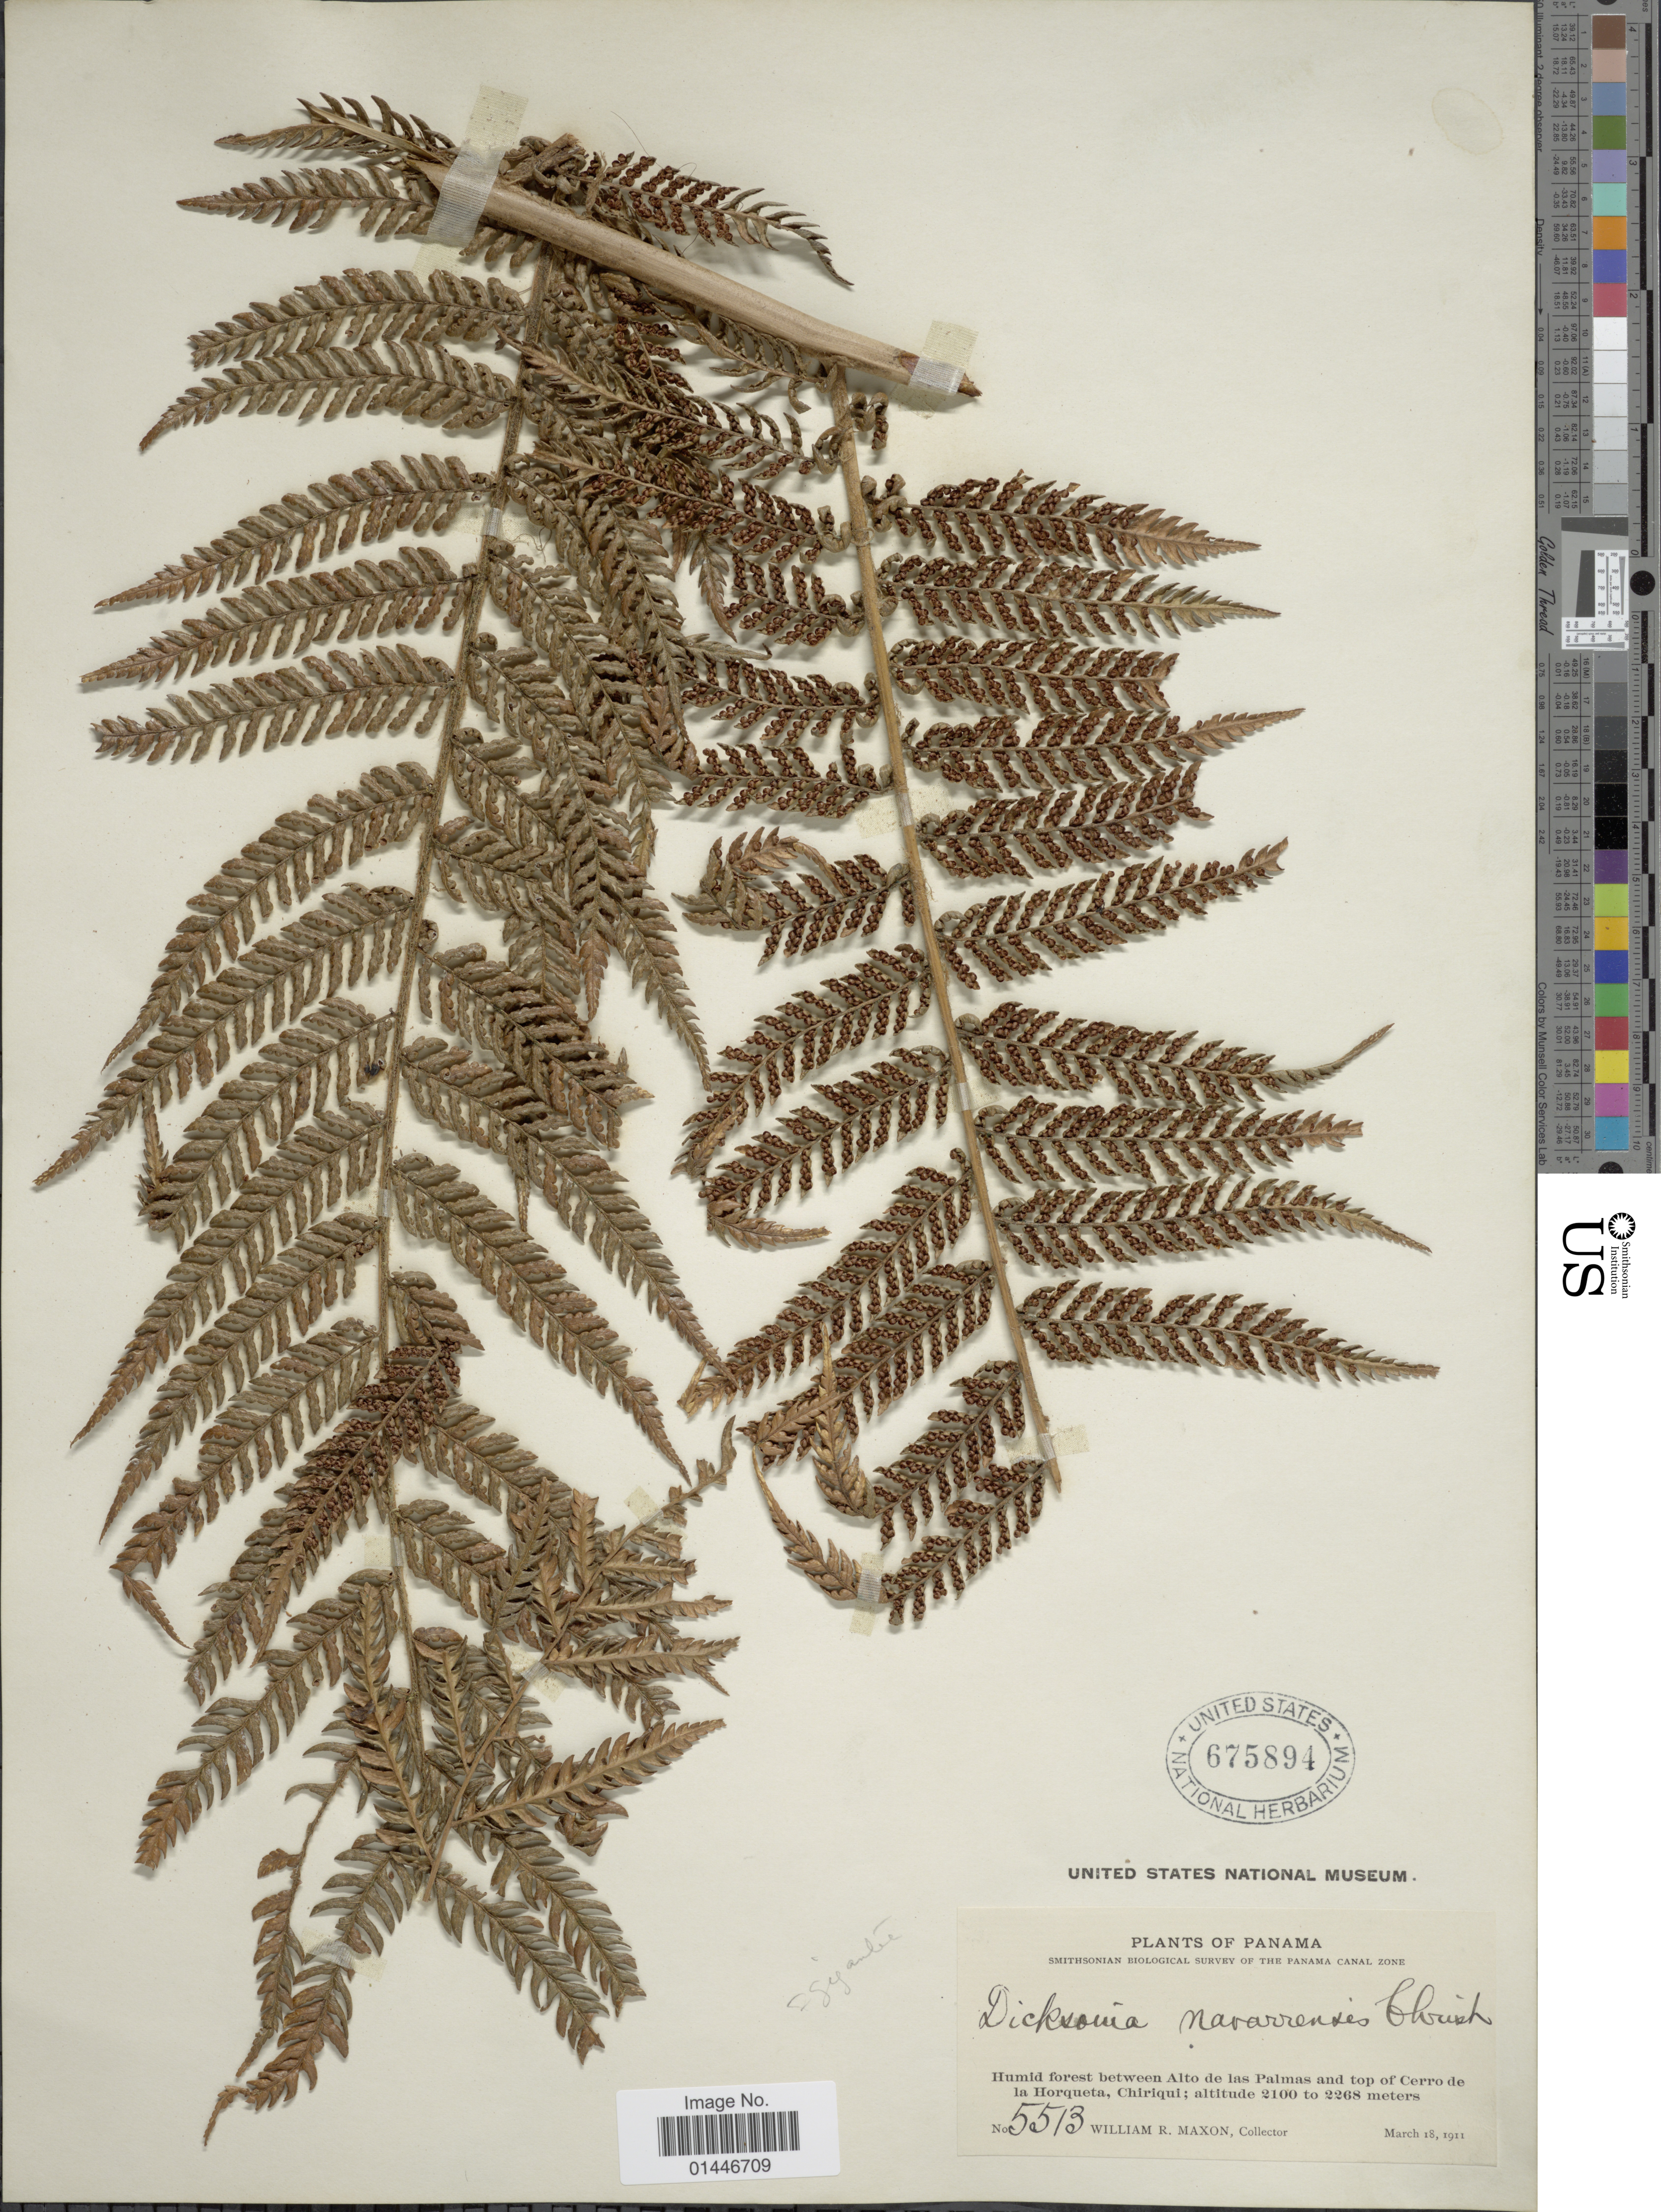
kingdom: Plantae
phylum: Tracheophyta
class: Polypodiopsida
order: Cyatheales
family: Dicksoniaceae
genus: Dicksonia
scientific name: Dicksonia karsteniana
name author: Klotzsch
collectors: W. R. Maxon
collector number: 5513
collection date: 1911-03-18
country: Panama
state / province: Chiriqui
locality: Between Alto de las Palmas and top of Cerro de la Horqueta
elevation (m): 2100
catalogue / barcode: US 675894